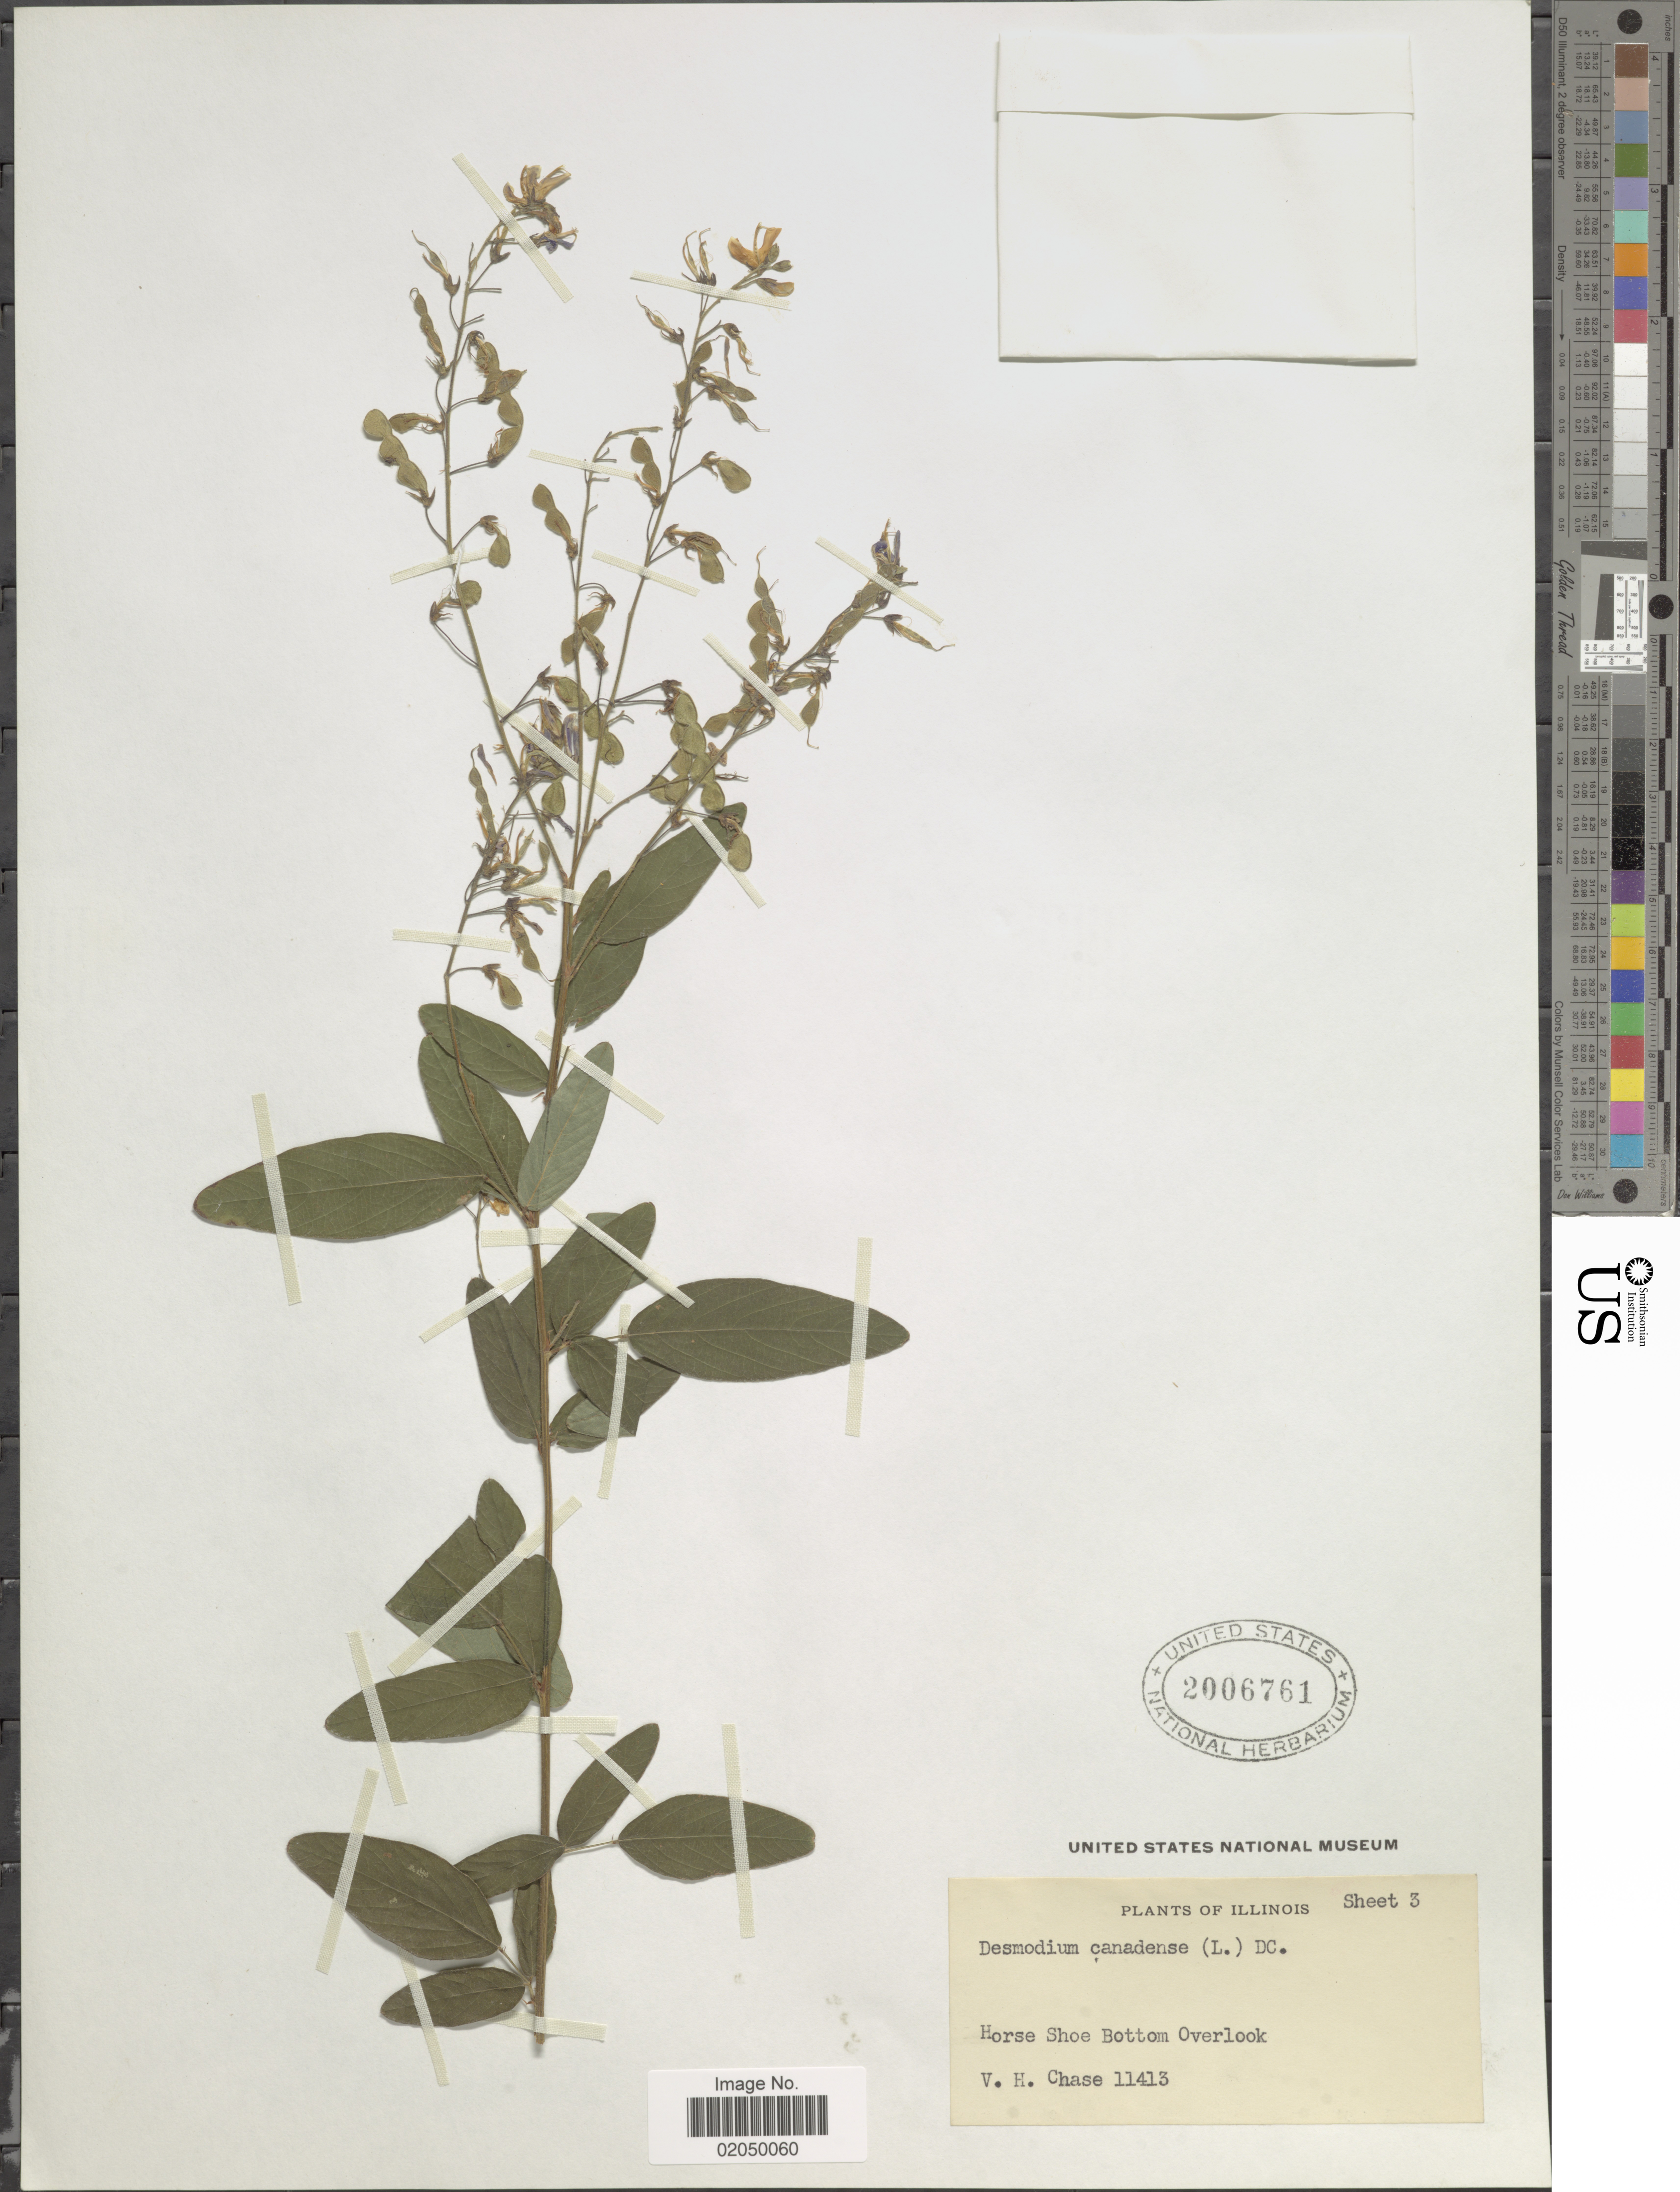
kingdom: Plantae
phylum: Tracheophyta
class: Magnoliopsida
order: Fabales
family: Fabaceae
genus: Desmodium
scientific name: Desmodium canadense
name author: (L.) DC.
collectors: V. H. Chase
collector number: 11413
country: United States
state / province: Illinois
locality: Horse Shoe Bottom Overlook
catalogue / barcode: US 2006761